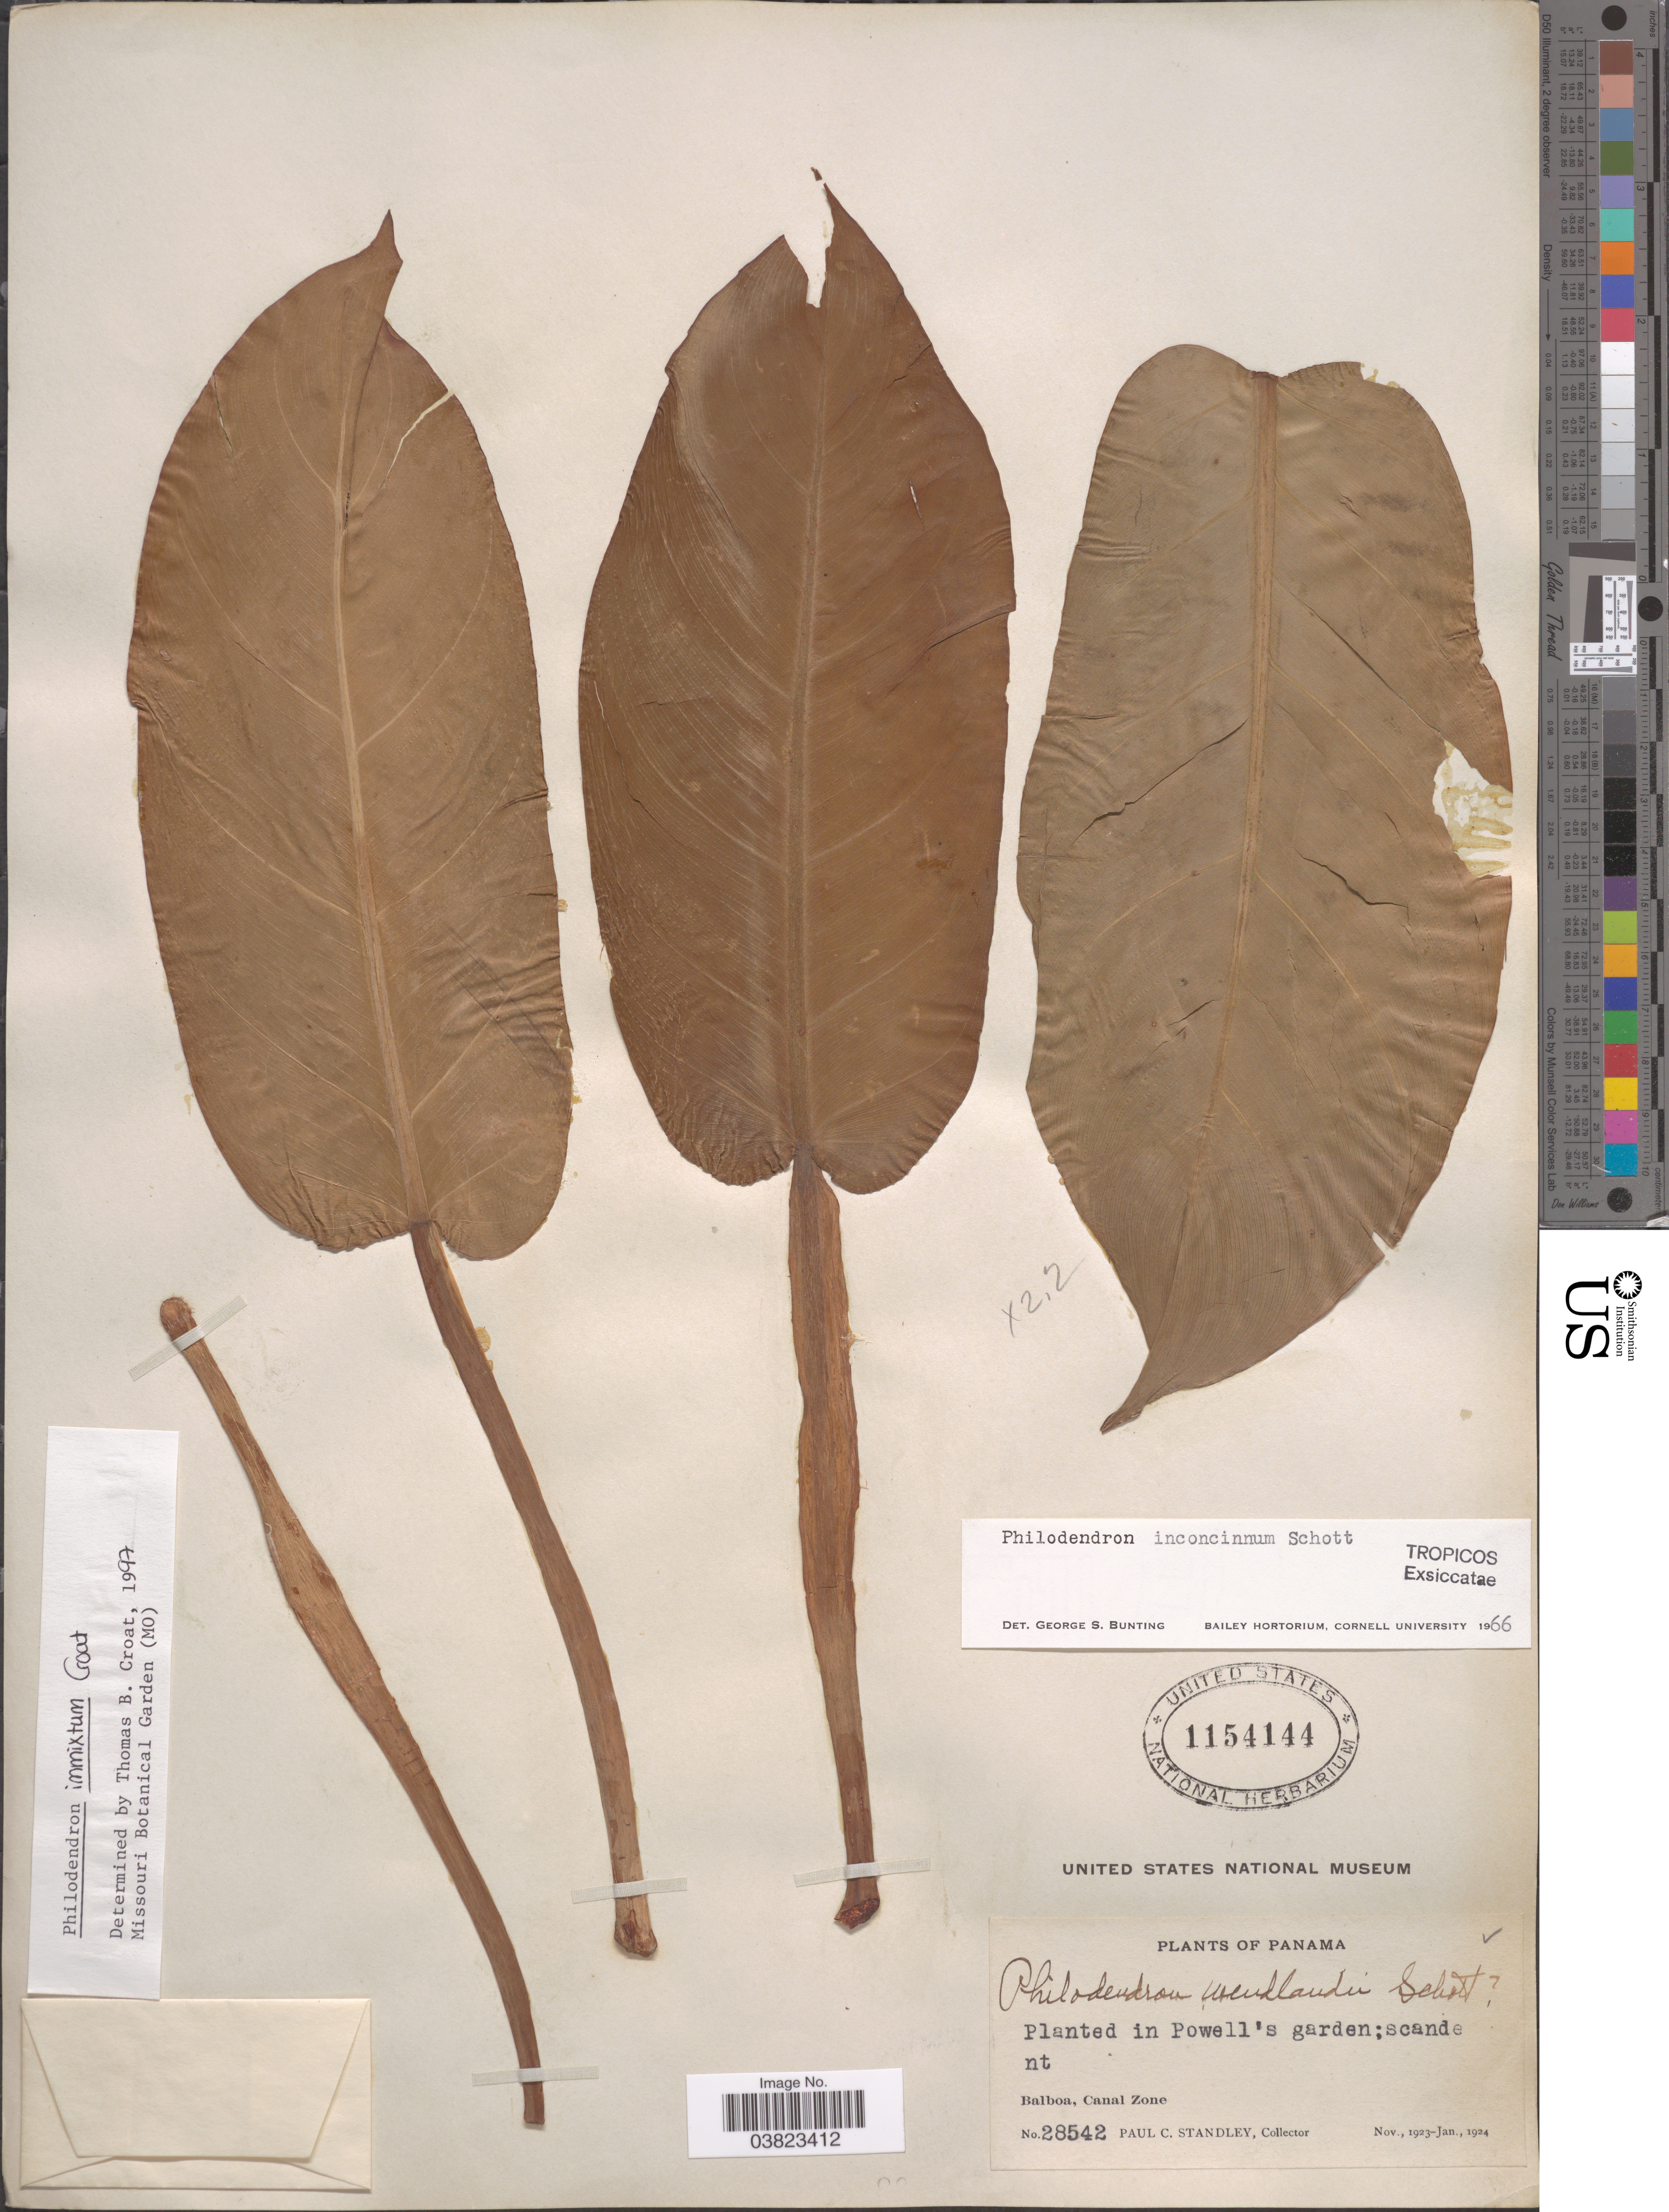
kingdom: Plantae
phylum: Tracheophyta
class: Liliopsida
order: Alismatales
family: Araceae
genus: Philodendron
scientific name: Philodendron immixtum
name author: Croat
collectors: P. C. Standley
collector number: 28542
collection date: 1923-11/1924-01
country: Panama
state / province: Colón / Panamá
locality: Planted in Powell's garden: scandent. Balboa, Canal Zone.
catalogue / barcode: US 1154144